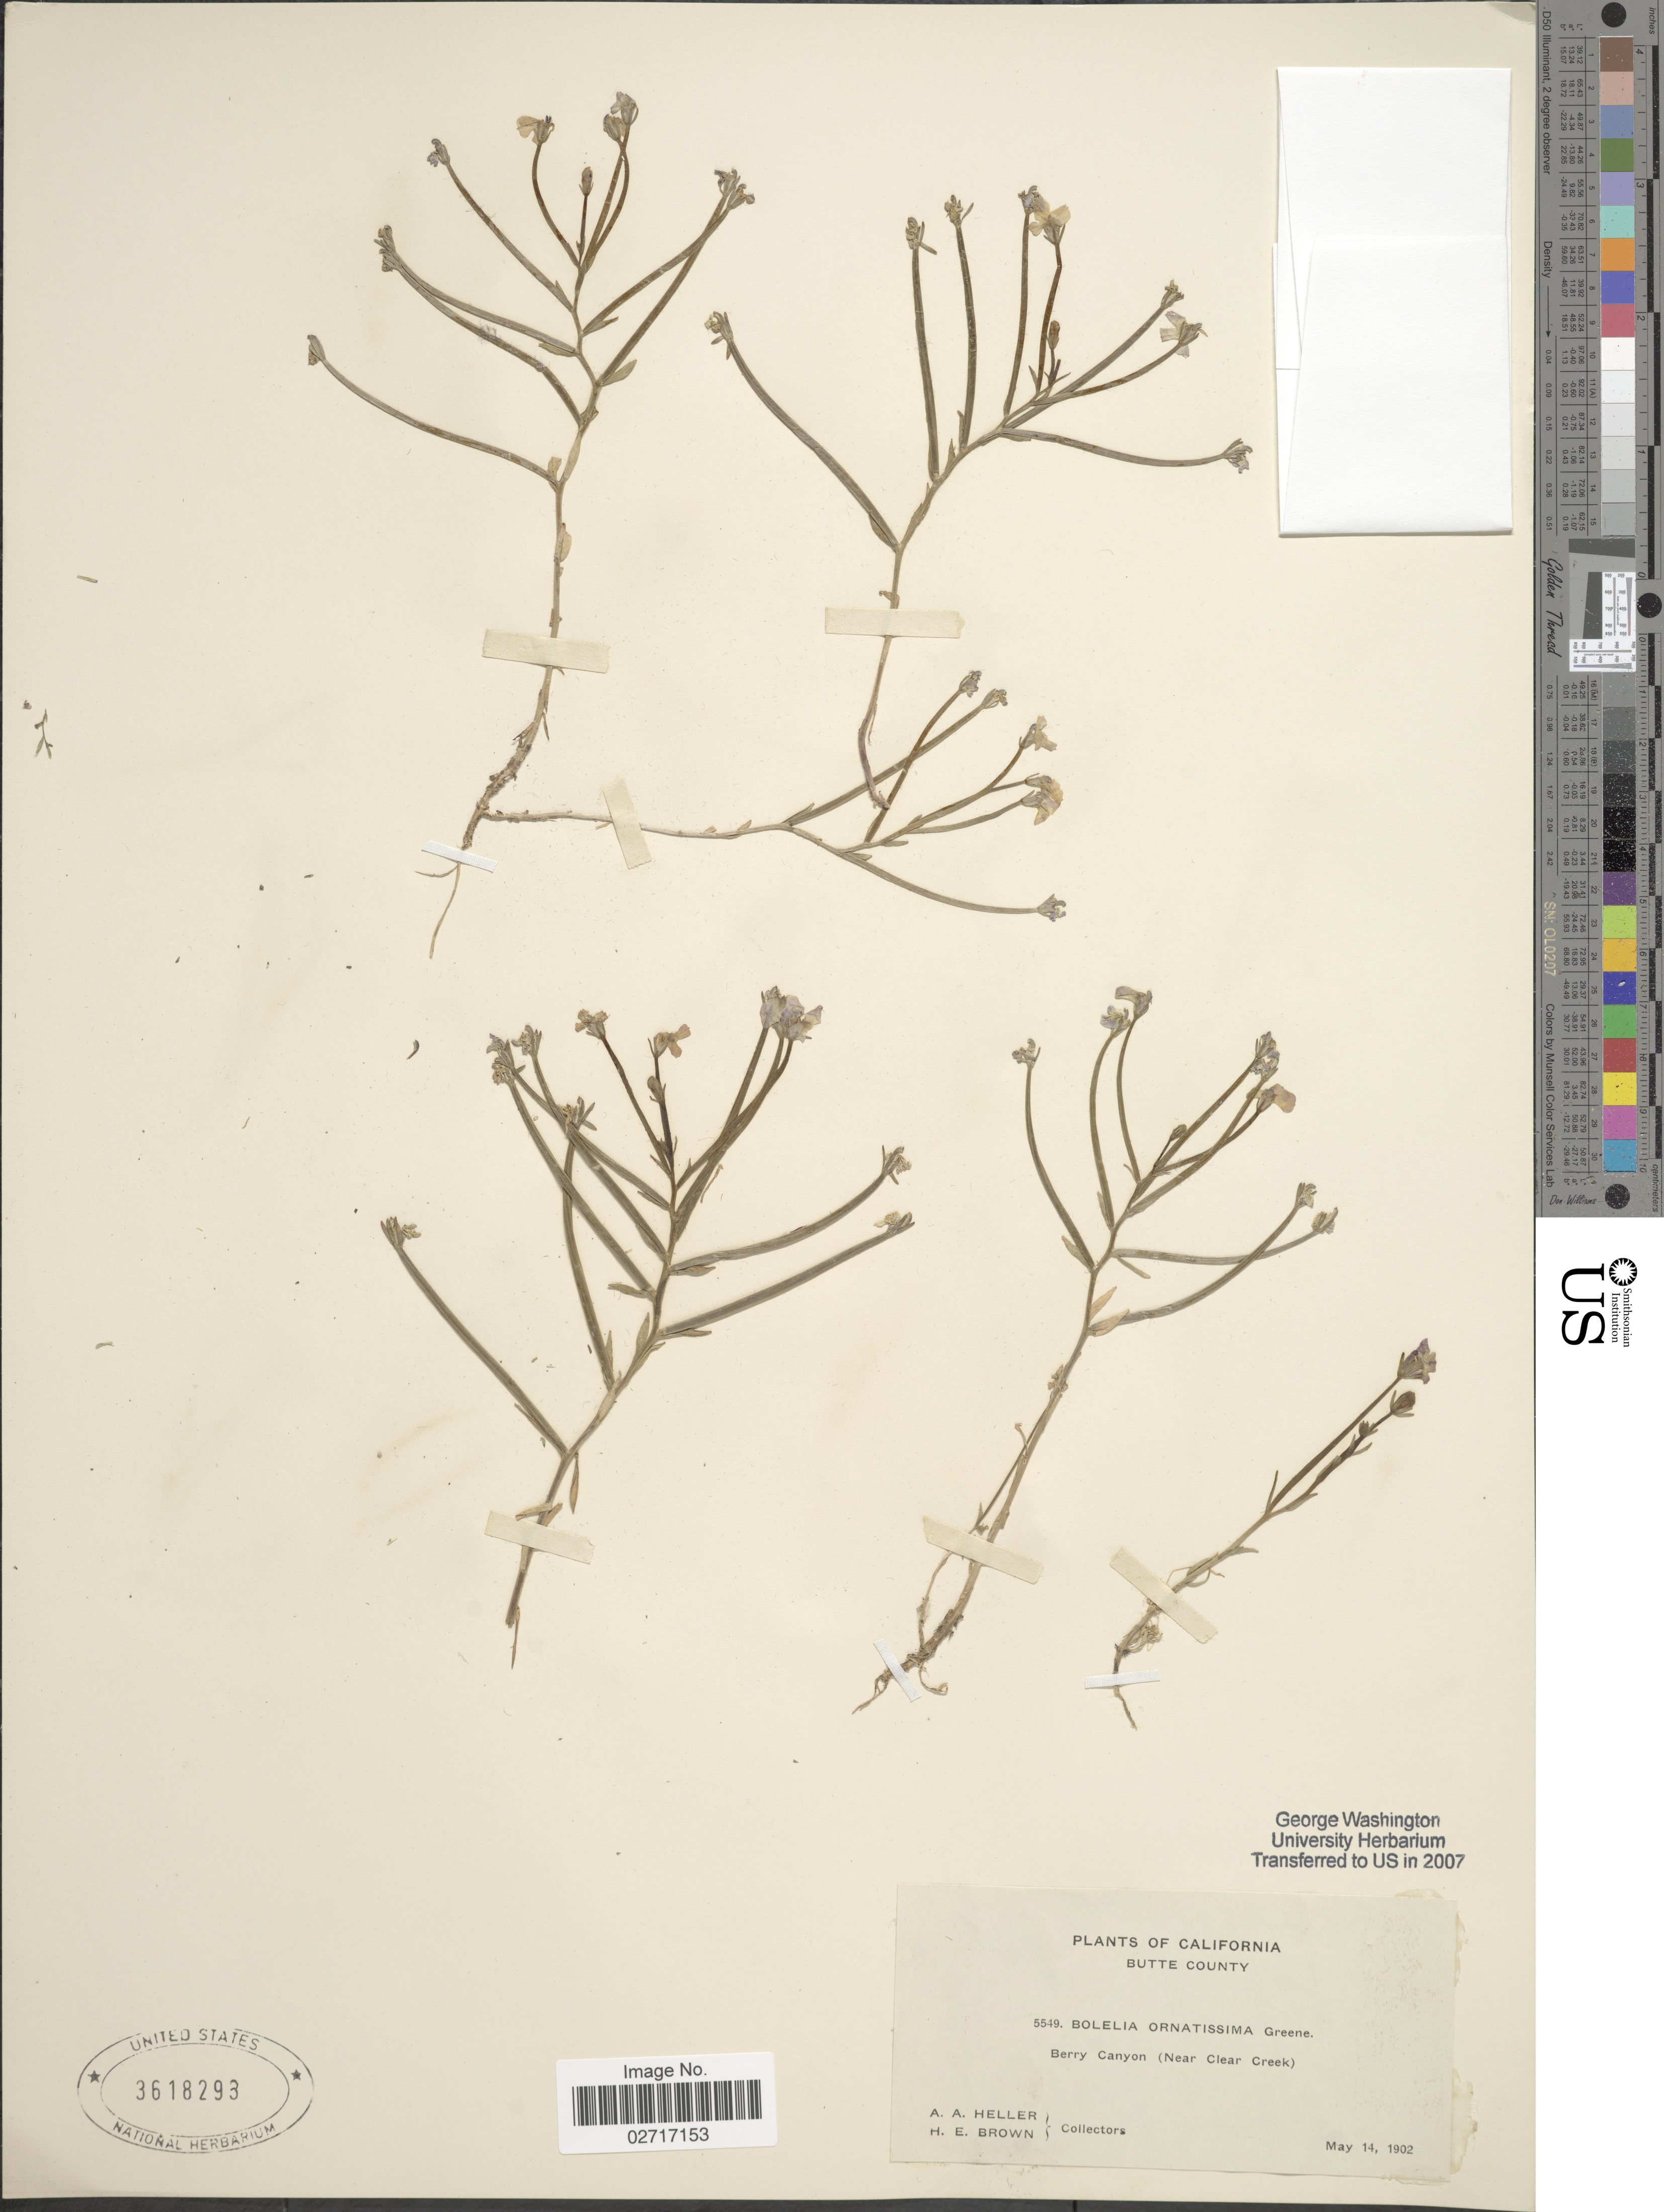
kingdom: Plantae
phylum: Tracheophyta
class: Magnoliopsida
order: Asterales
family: Campanulaceae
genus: Downingia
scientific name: Downingia ornatissima var. ornatissima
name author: Greene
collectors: A. A. Heller & H. E. Brown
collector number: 5549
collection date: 1902-05-14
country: United States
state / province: California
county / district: Butte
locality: Butte County. Berry Canyon (Near Clear Creek)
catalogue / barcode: US 3618293